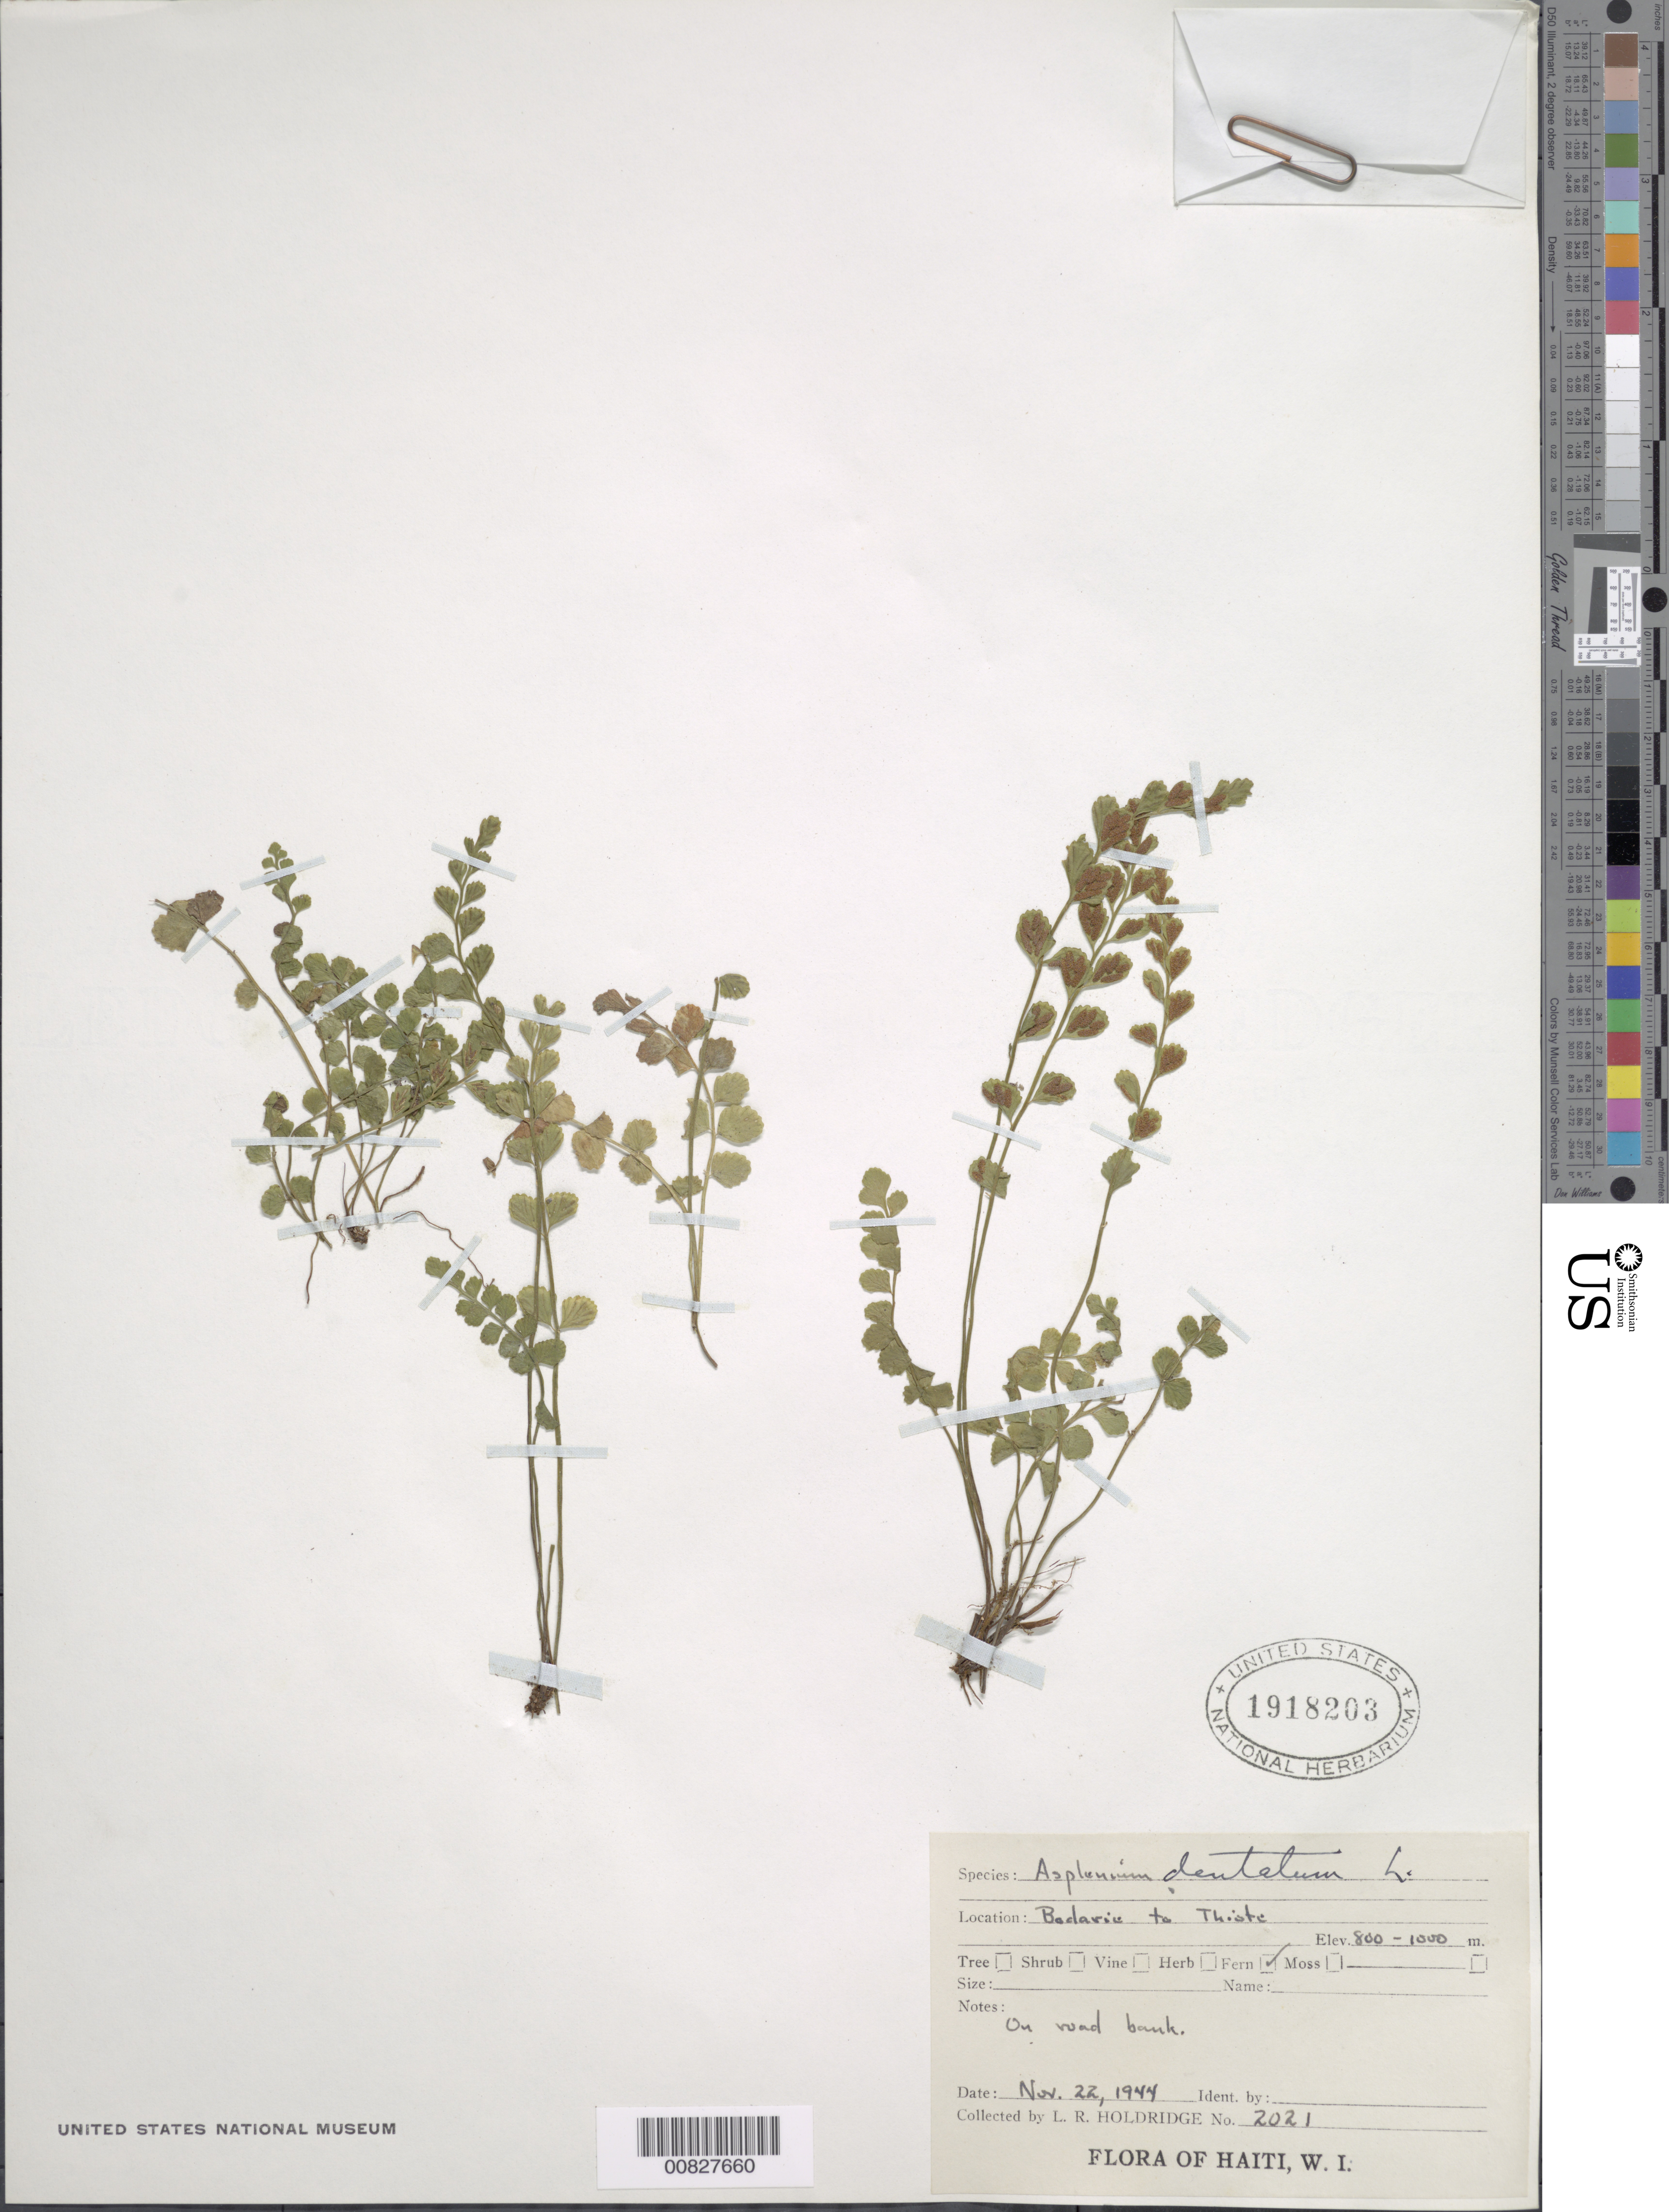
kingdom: Plantae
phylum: Tracheophyta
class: Polypodiopsida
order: Polypodiales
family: Aspleniaceae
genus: Asplenium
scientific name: Asplenium trichomanes-dentatum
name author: L.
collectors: L. Holdridge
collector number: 2021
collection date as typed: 22 Nov 1944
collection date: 1944-11-22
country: Haiti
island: Hispaniola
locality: Bodarie to Thiste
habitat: On road bank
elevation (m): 800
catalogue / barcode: US 1918203